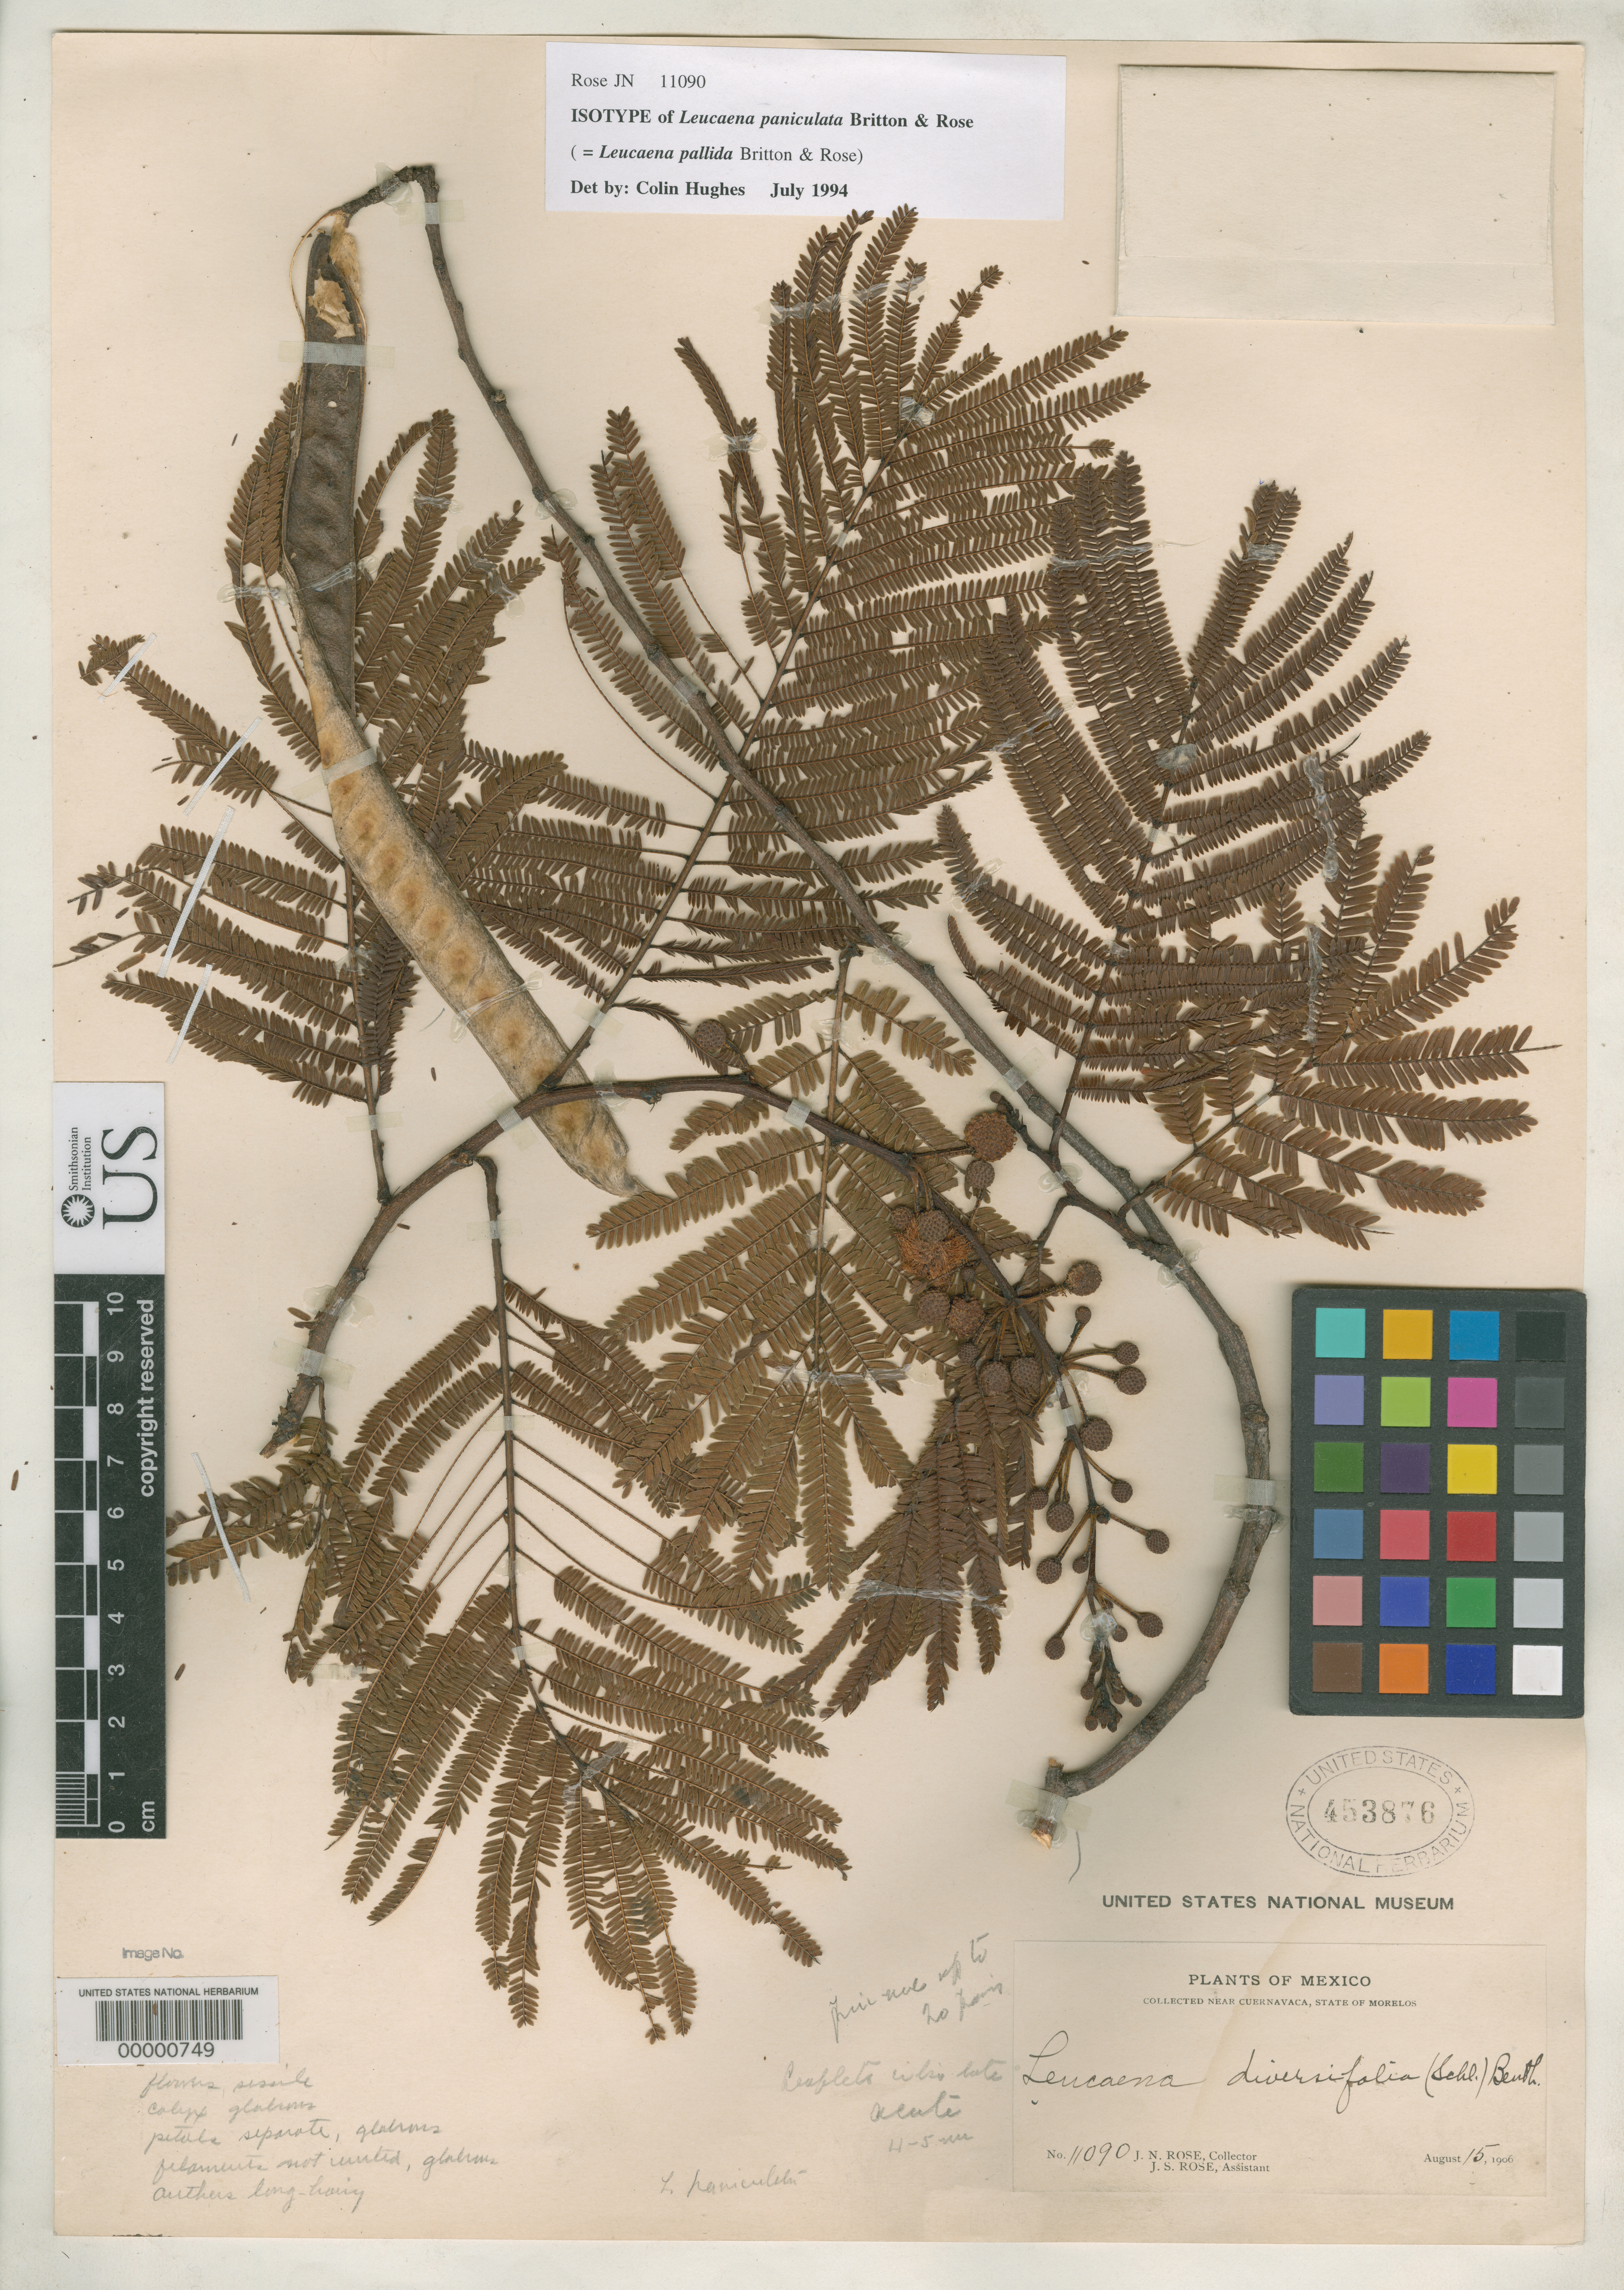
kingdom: Plantae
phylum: Tracheophyta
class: Magnoliopsida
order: Fabales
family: Fabaceae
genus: Leucaena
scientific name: Leucaena paniculata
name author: Britton & Rose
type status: Isotype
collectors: J. N. Rose & J. S. Rose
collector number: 11090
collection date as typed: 15 Aug 1906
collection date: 1906-08-15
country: Mexico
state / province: Morelos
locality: Near Cuernavaca.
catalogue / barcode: US 453876